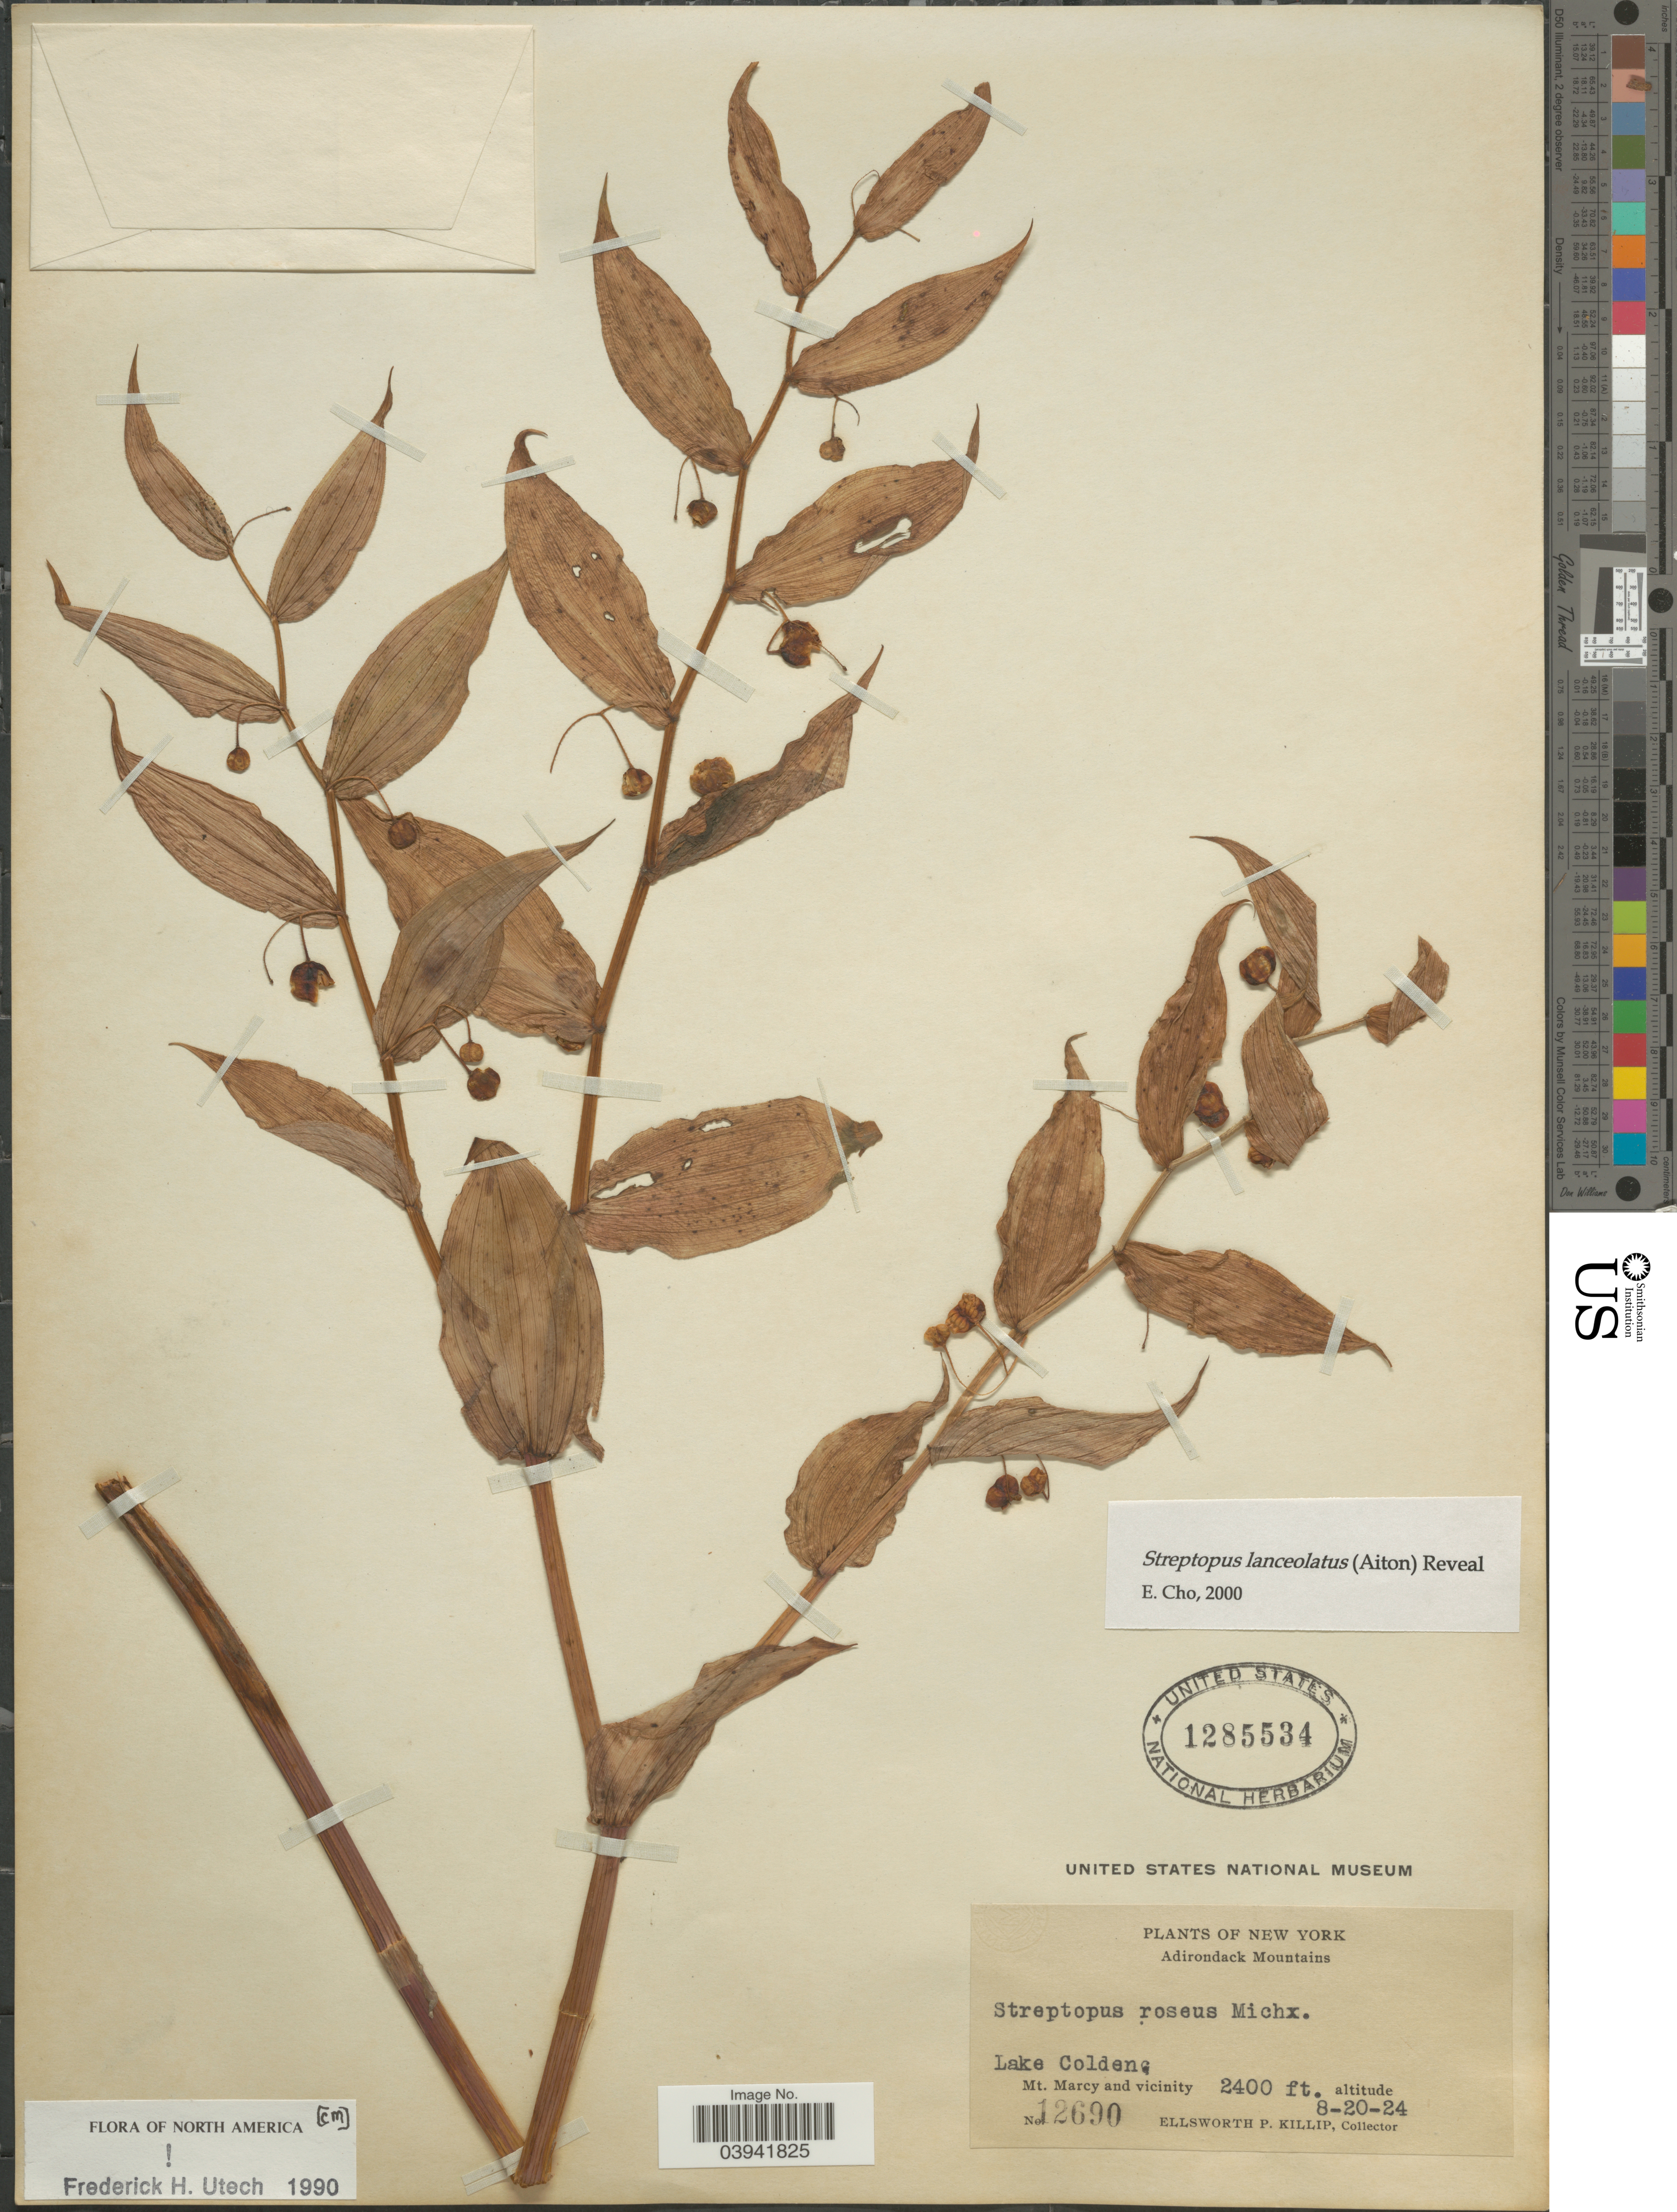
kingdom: Plantae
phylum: Tracheophyta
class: Liliopsida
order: Liliales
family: Liliaceae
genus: Streptopus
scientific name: Streptopus lanceolatus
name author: (Aiton) Reveal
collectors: E. P. Killip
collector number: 12690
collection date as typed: Transcribed d/m/y: 20/8/24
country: United States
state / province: New York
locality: Adirondack Mountains. Lake Coldenc. Mt. Marcy and vicinity.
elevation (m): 732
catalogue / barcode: US 1285534